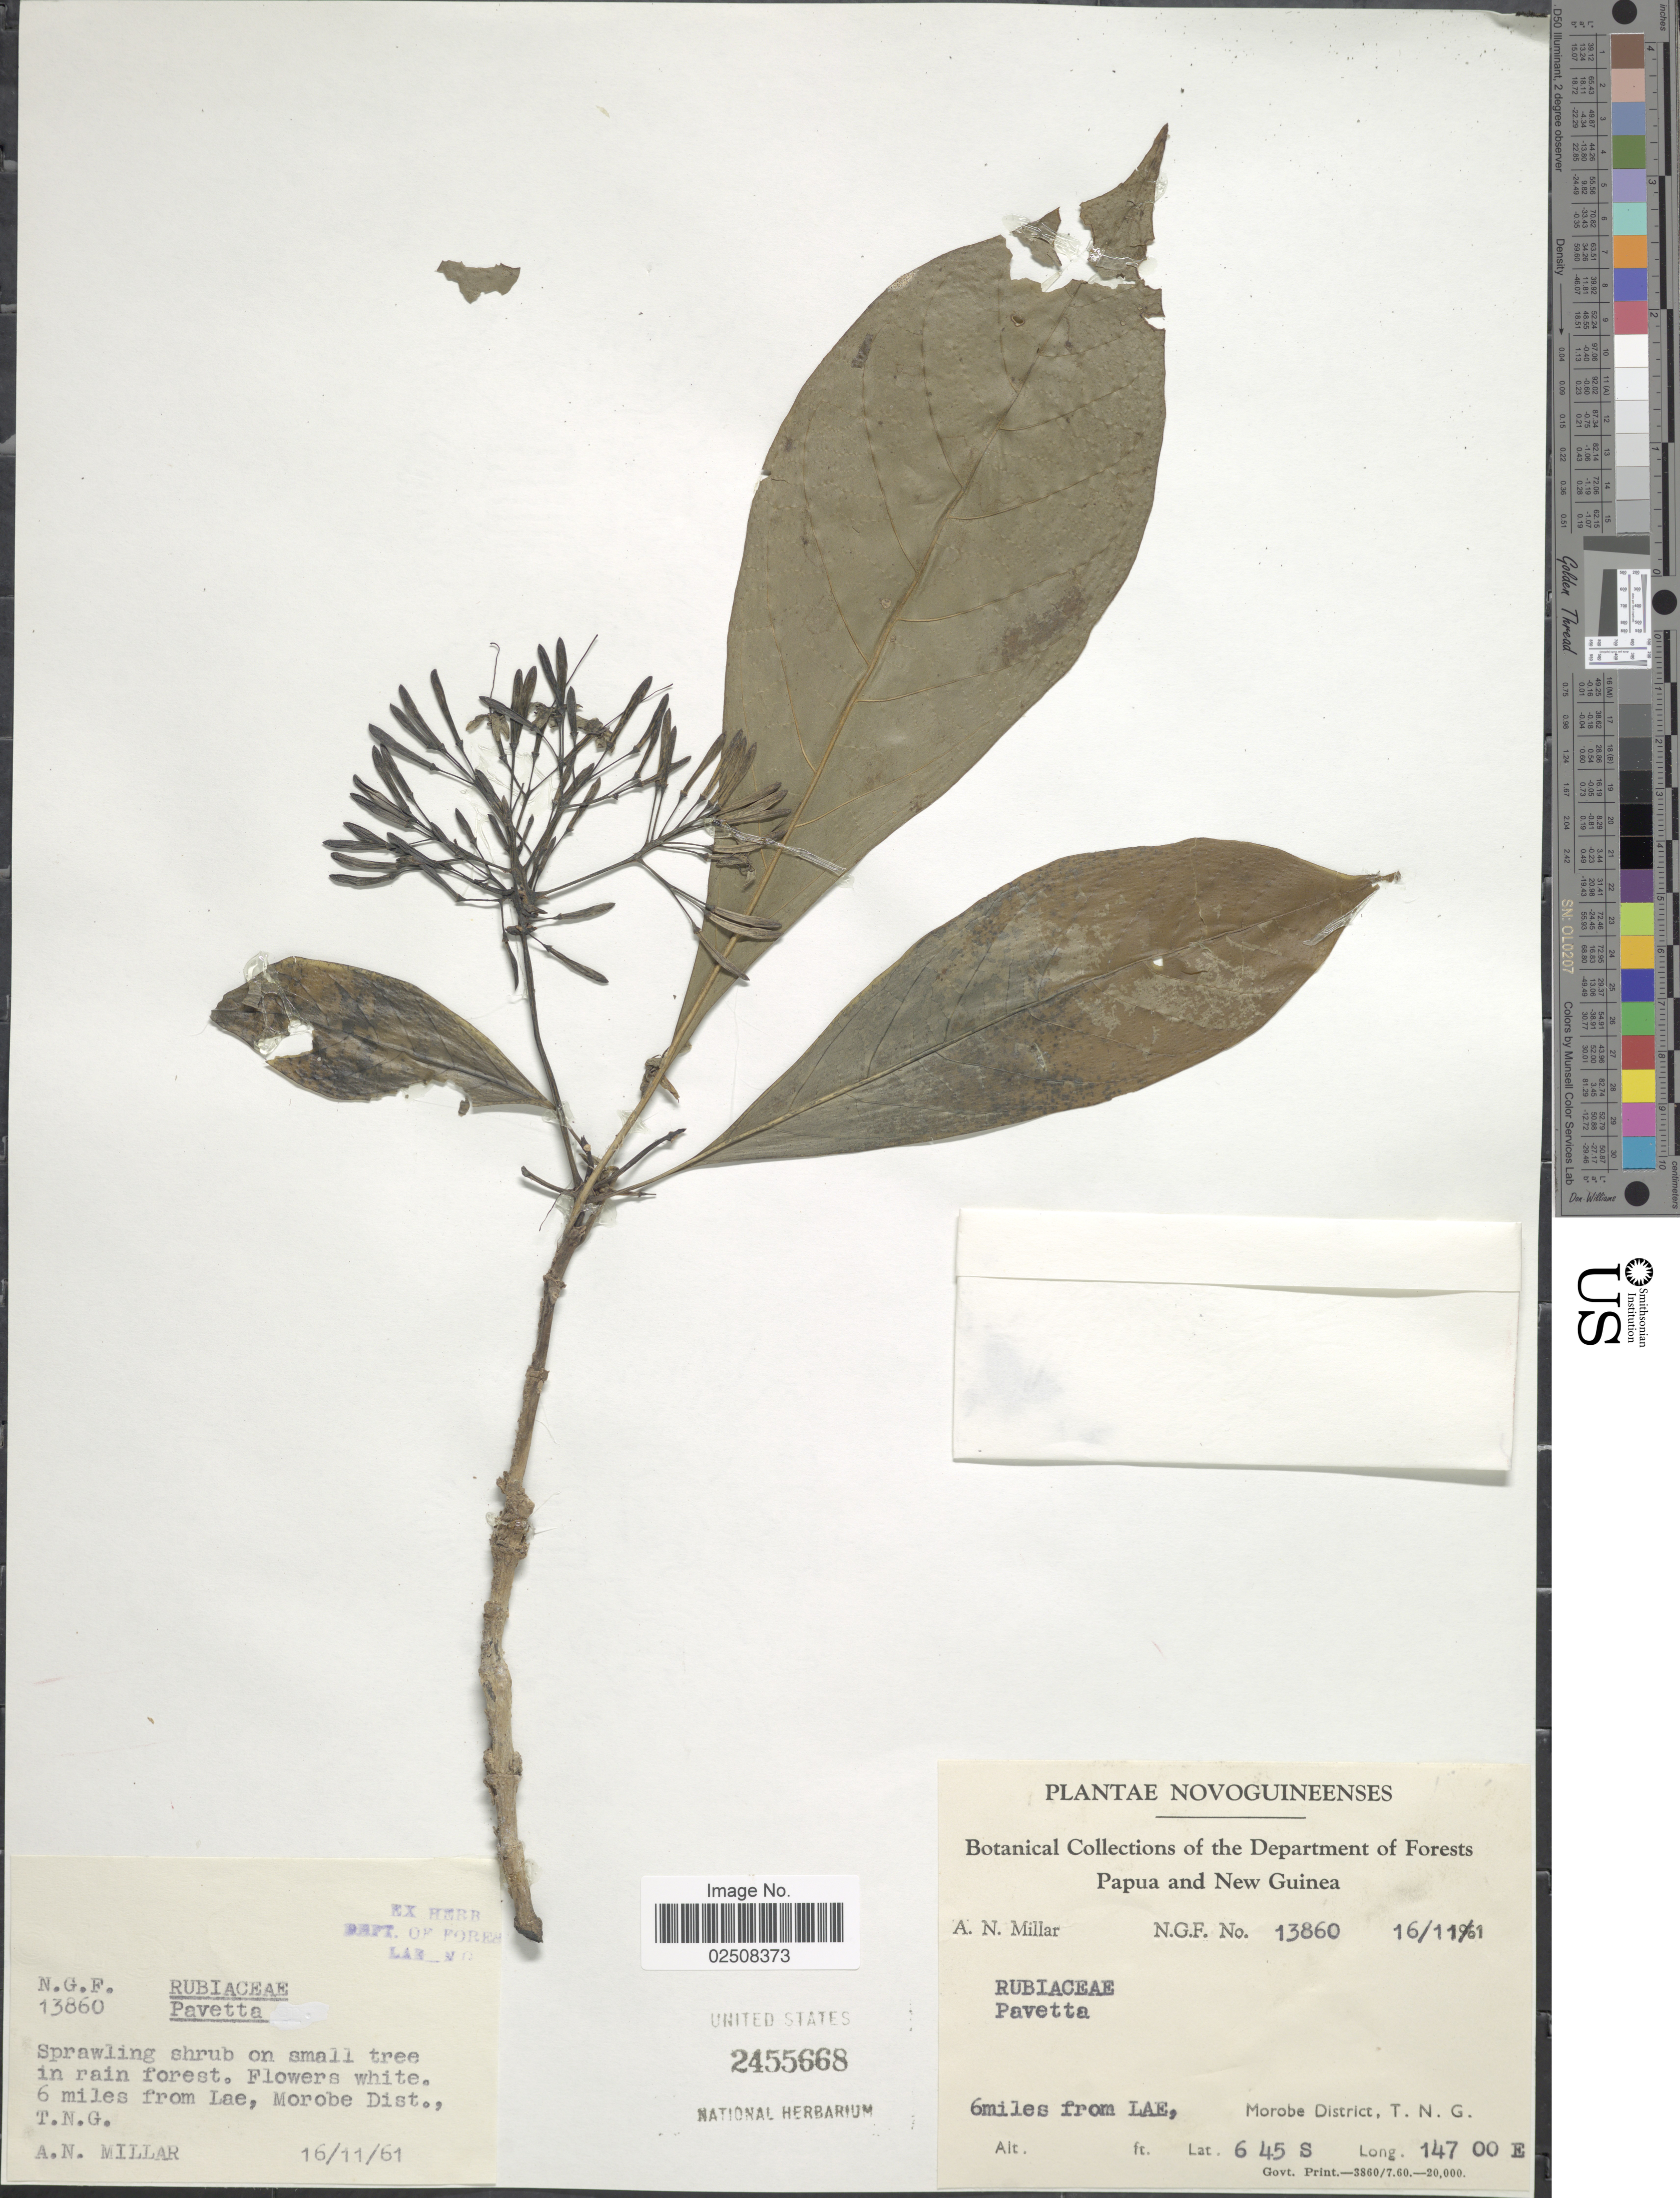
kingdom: Plantae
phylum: Tracheophyta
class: Magnoliopsida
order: Gentianales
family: Rubiaceae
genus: Pavetta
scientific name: Pavetta sp.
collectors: A. Millar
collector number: N.G.F. 13860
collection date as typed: Transcribed d/m/y: 16/11/61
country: Papua New Guinea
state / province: Morobe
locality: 6 miles from Lae, Morobe Dist., T.N.G.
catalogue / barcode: US 2455668